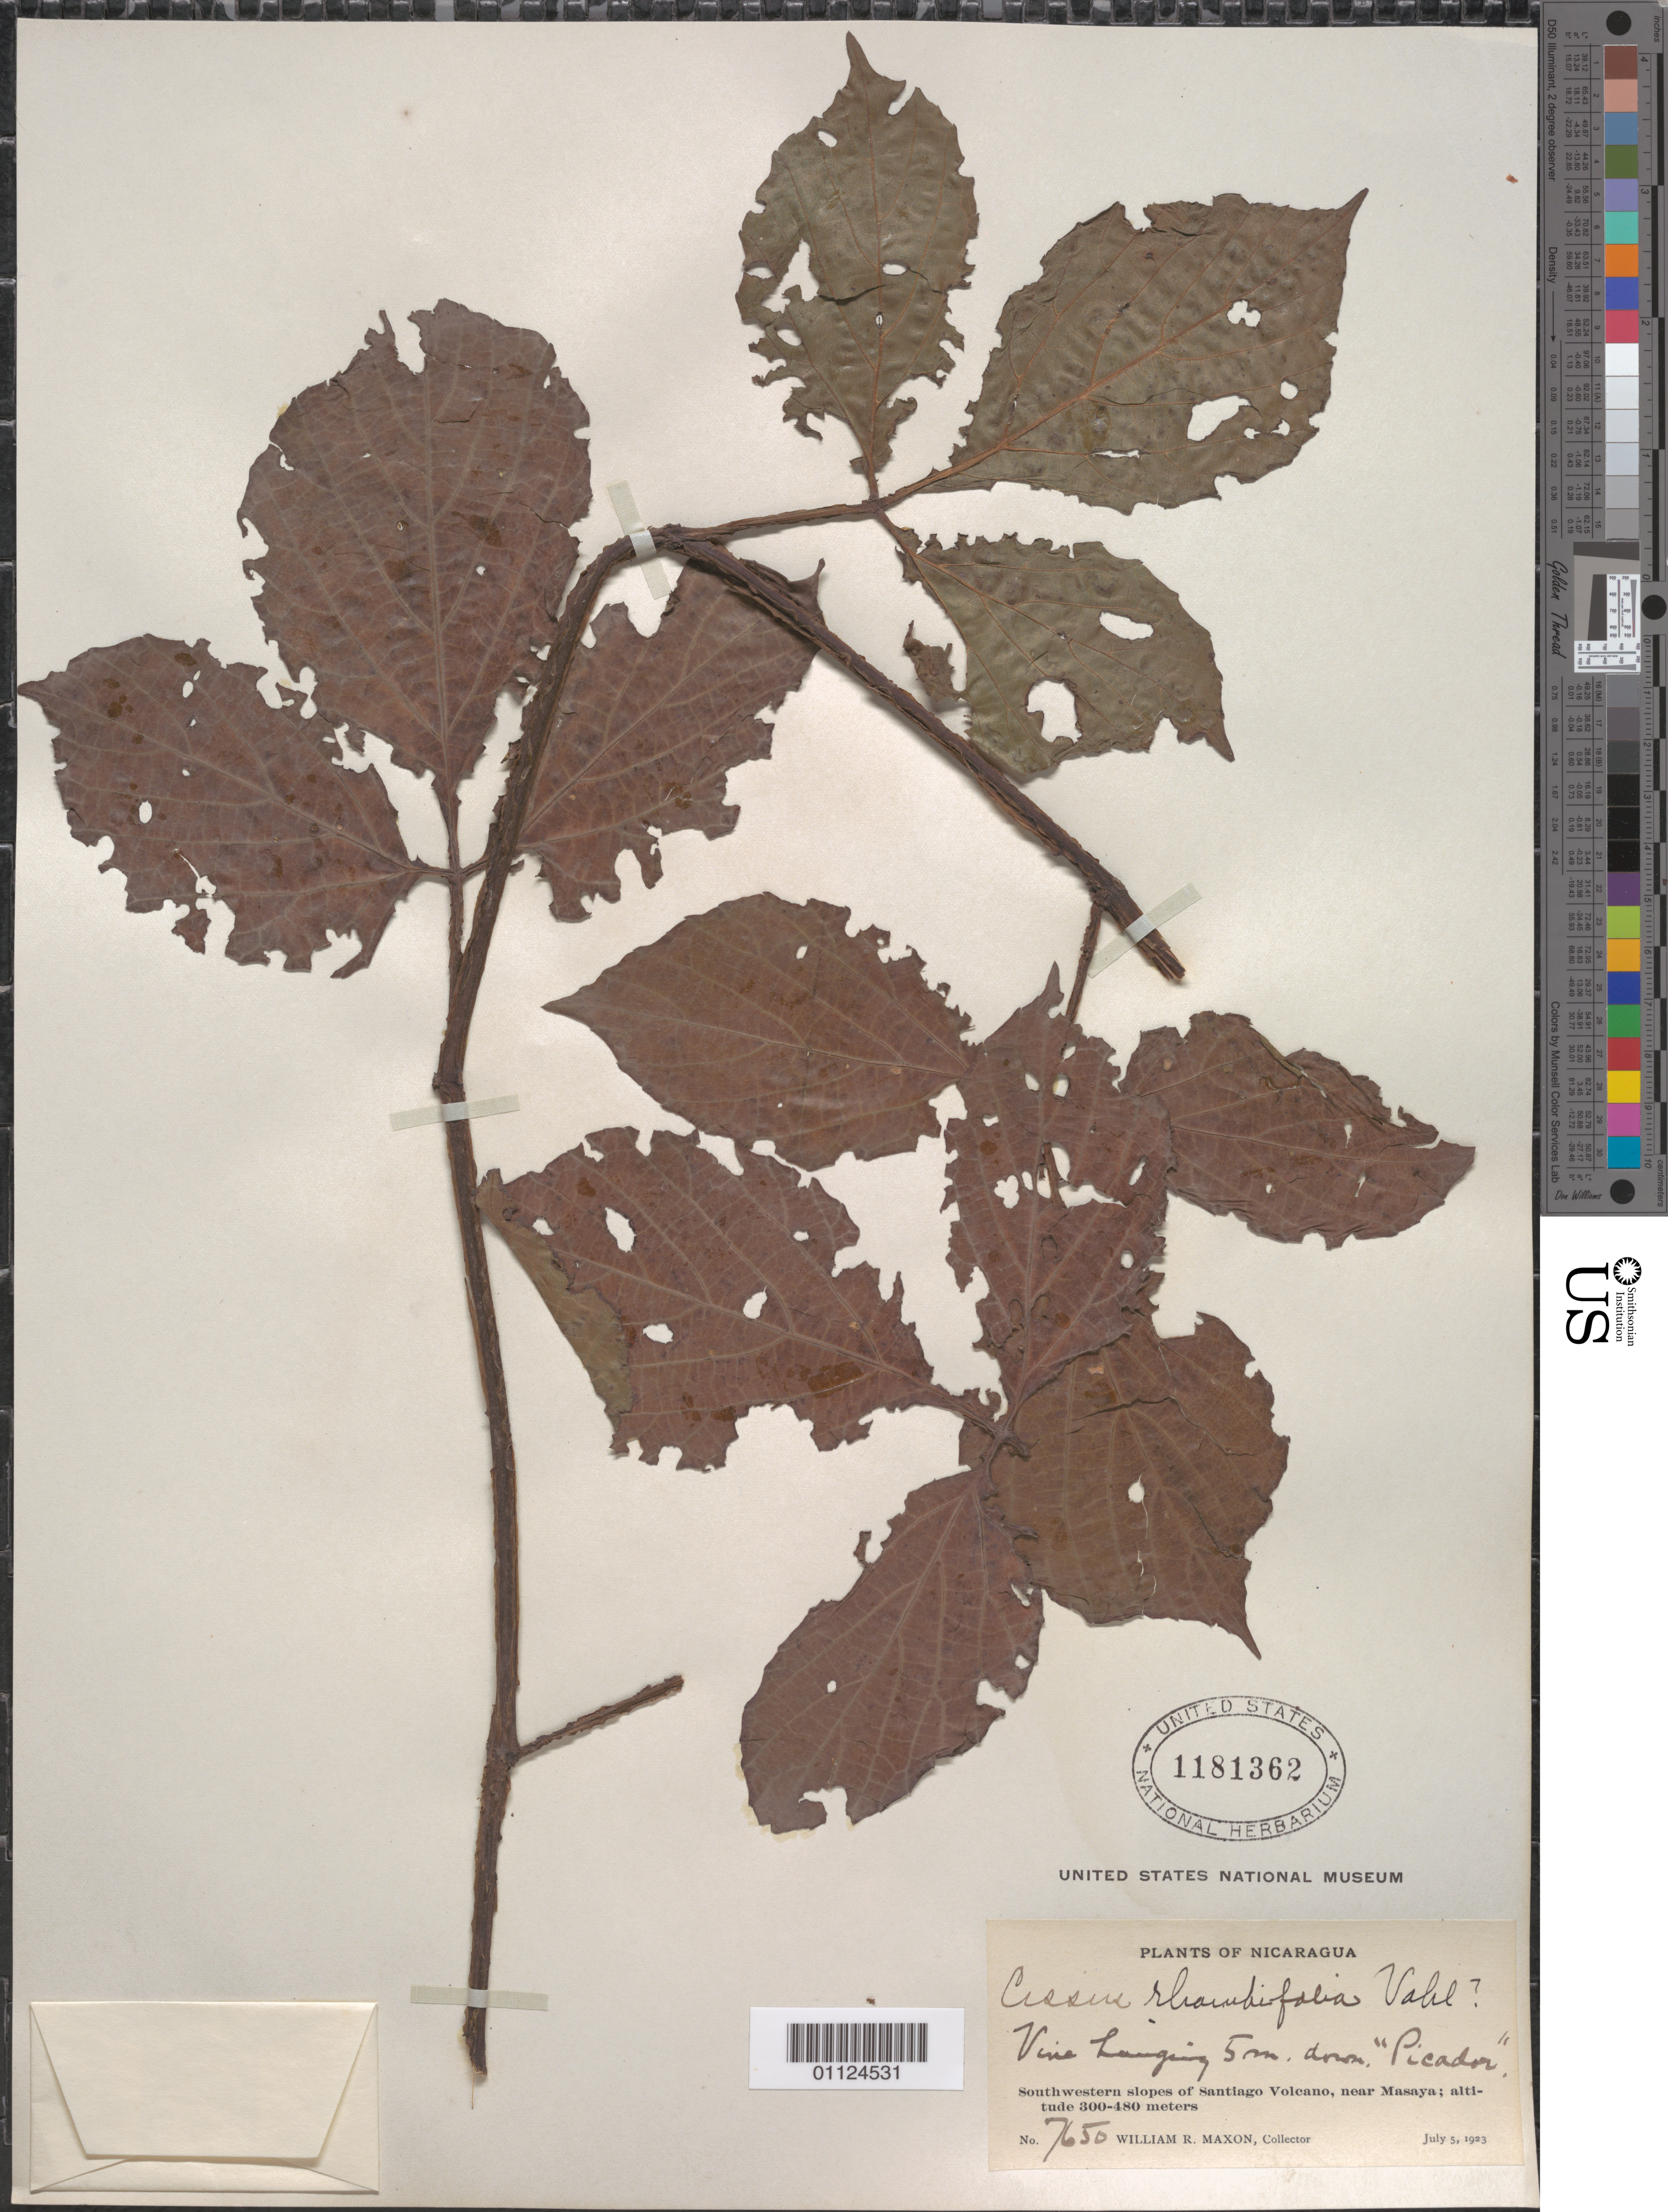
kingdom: Plantae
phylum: Tracheophyta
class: Magnoliopsida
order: Vitales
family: Vitaceae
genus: Cissus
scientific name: Cissus rhombifolia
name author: Vahl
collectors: W. R. Maxon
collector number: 7650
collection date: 1923-07-05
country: Nicaragua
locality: SW slopes of Santiago Volcano, near Masaya.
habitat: Vine.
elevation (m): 300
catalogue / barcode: US 1181362